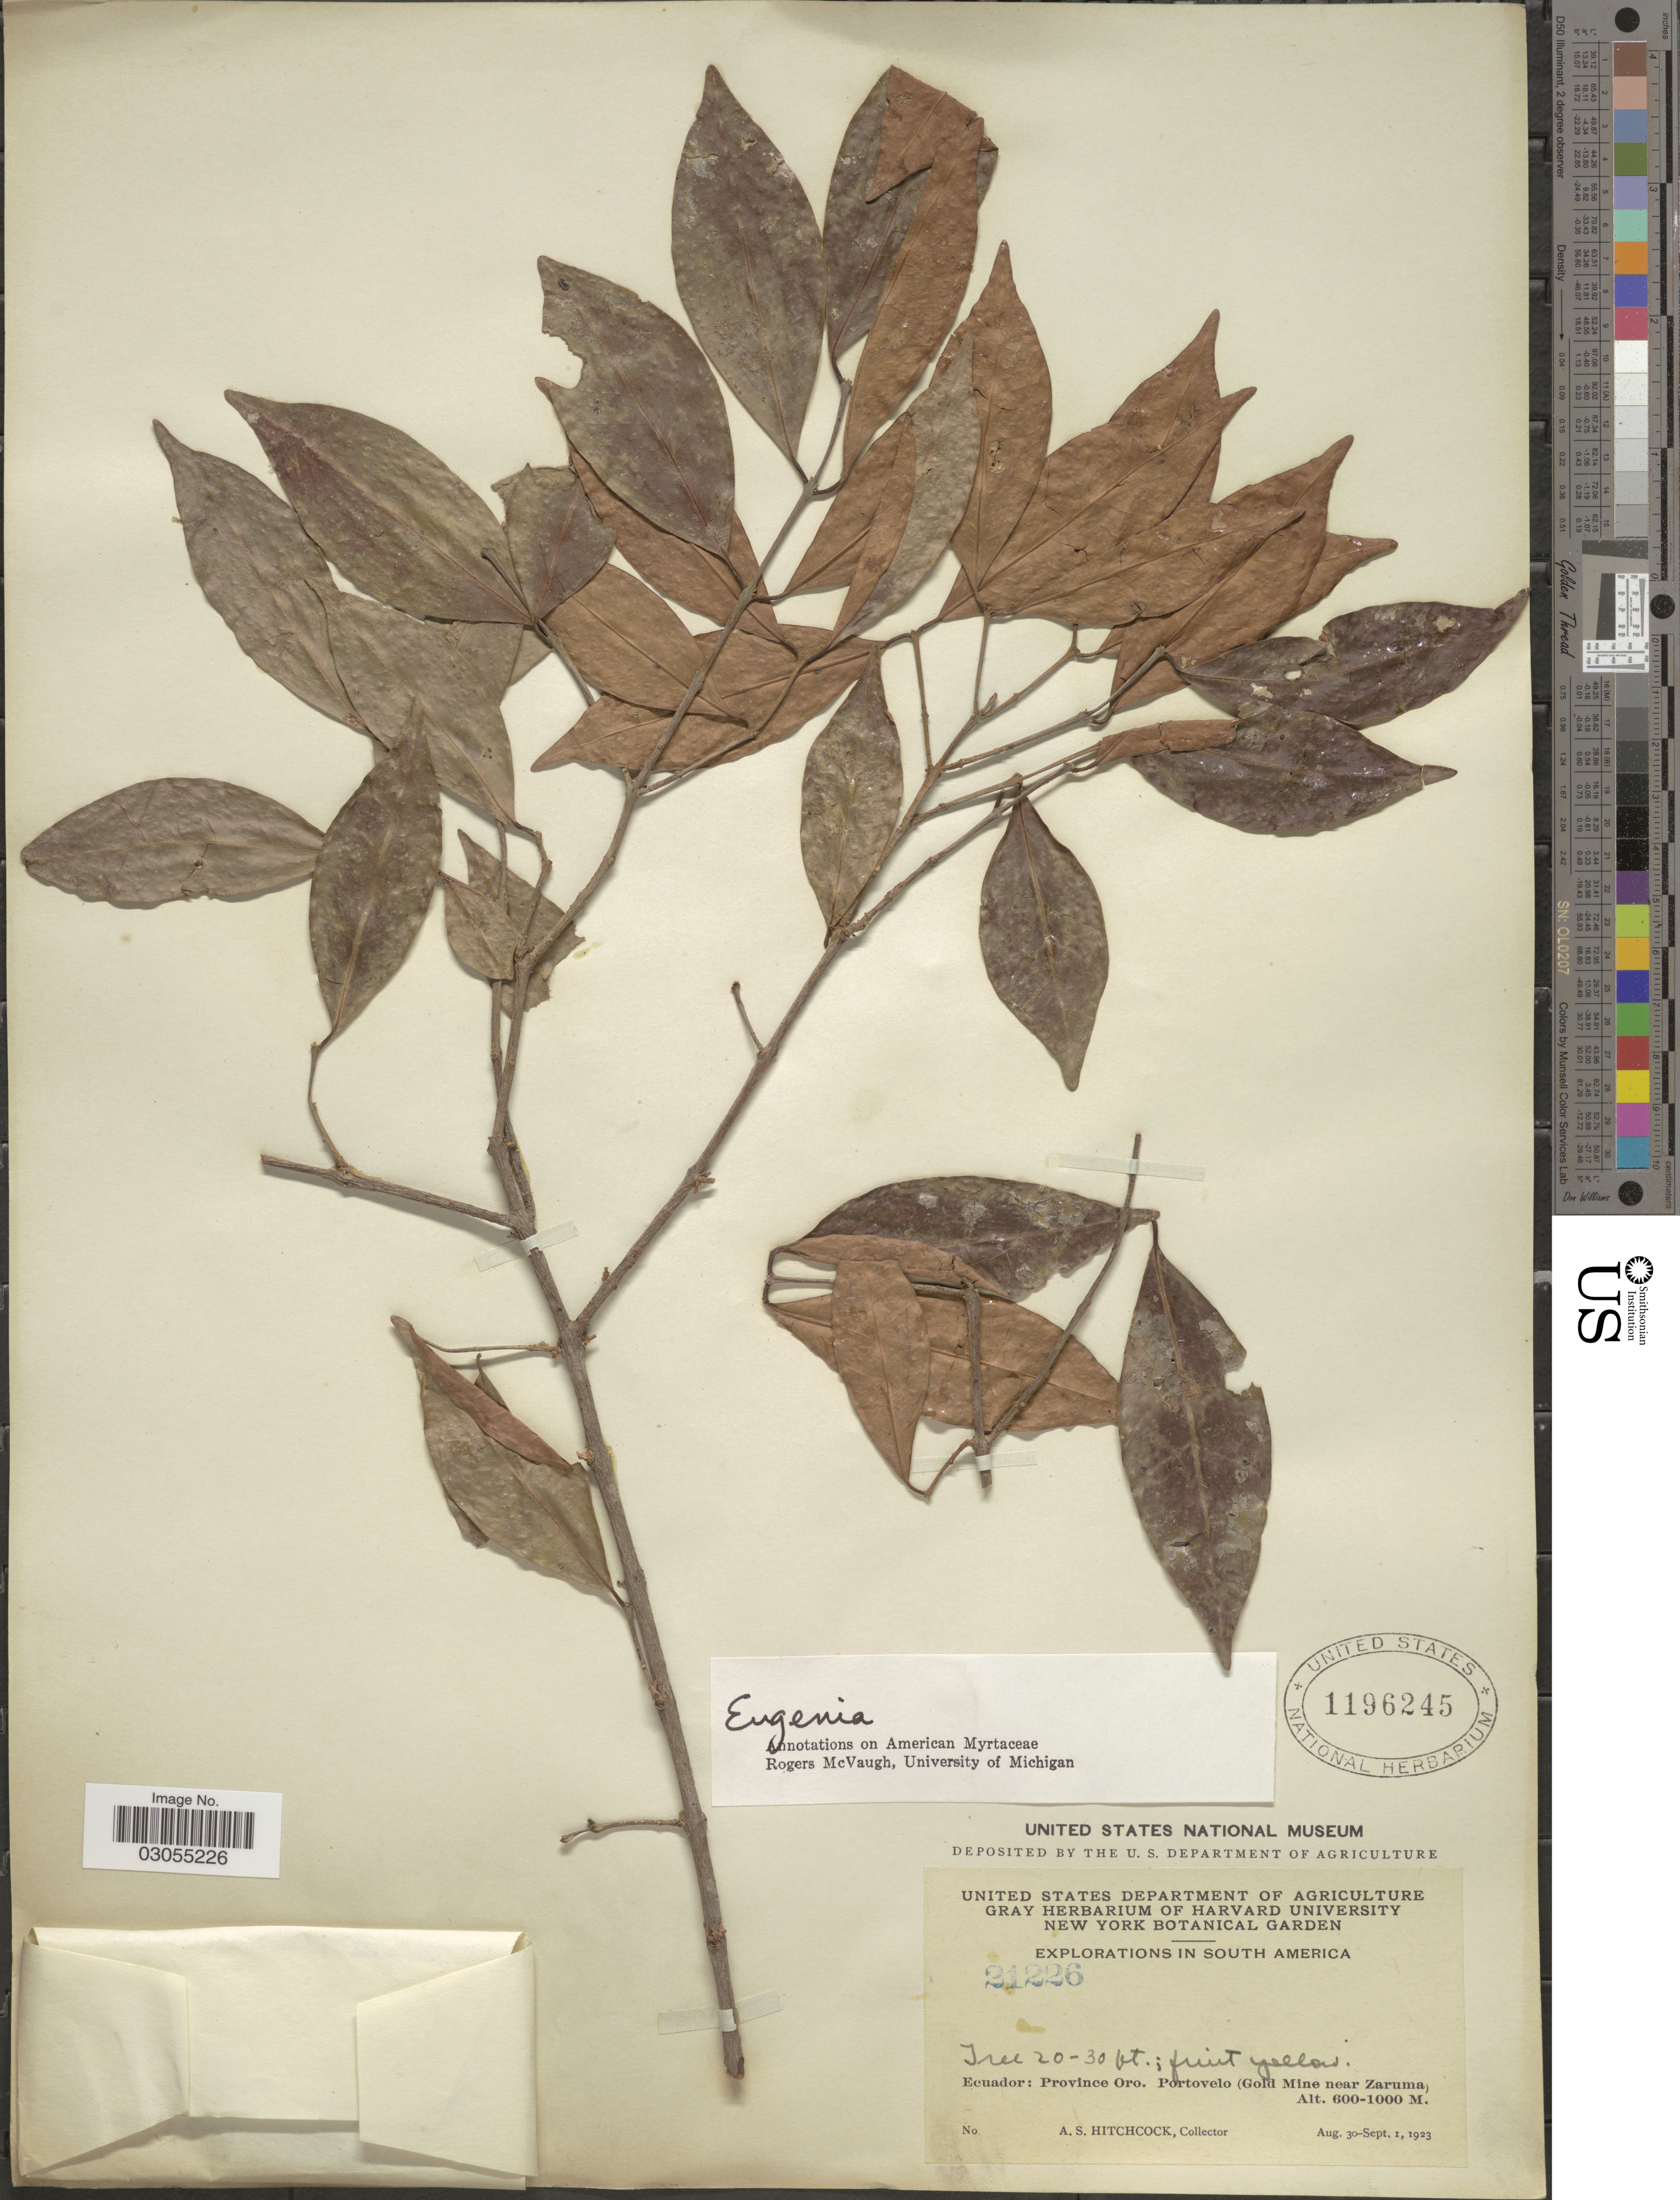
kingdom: Plantae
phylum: Tracheophyta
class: Magnoliopsida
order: Myrtales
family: Myrtaceae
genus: Eugenia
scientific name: Eugenia sp.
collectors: A. S. Hitchcock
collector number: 21226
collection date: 1923-08-30/1923-09-01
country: Ecuador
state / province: El Oro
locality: Portovelo (Gold Mine near Zaruma).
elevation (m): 600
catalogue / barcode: US 1196245